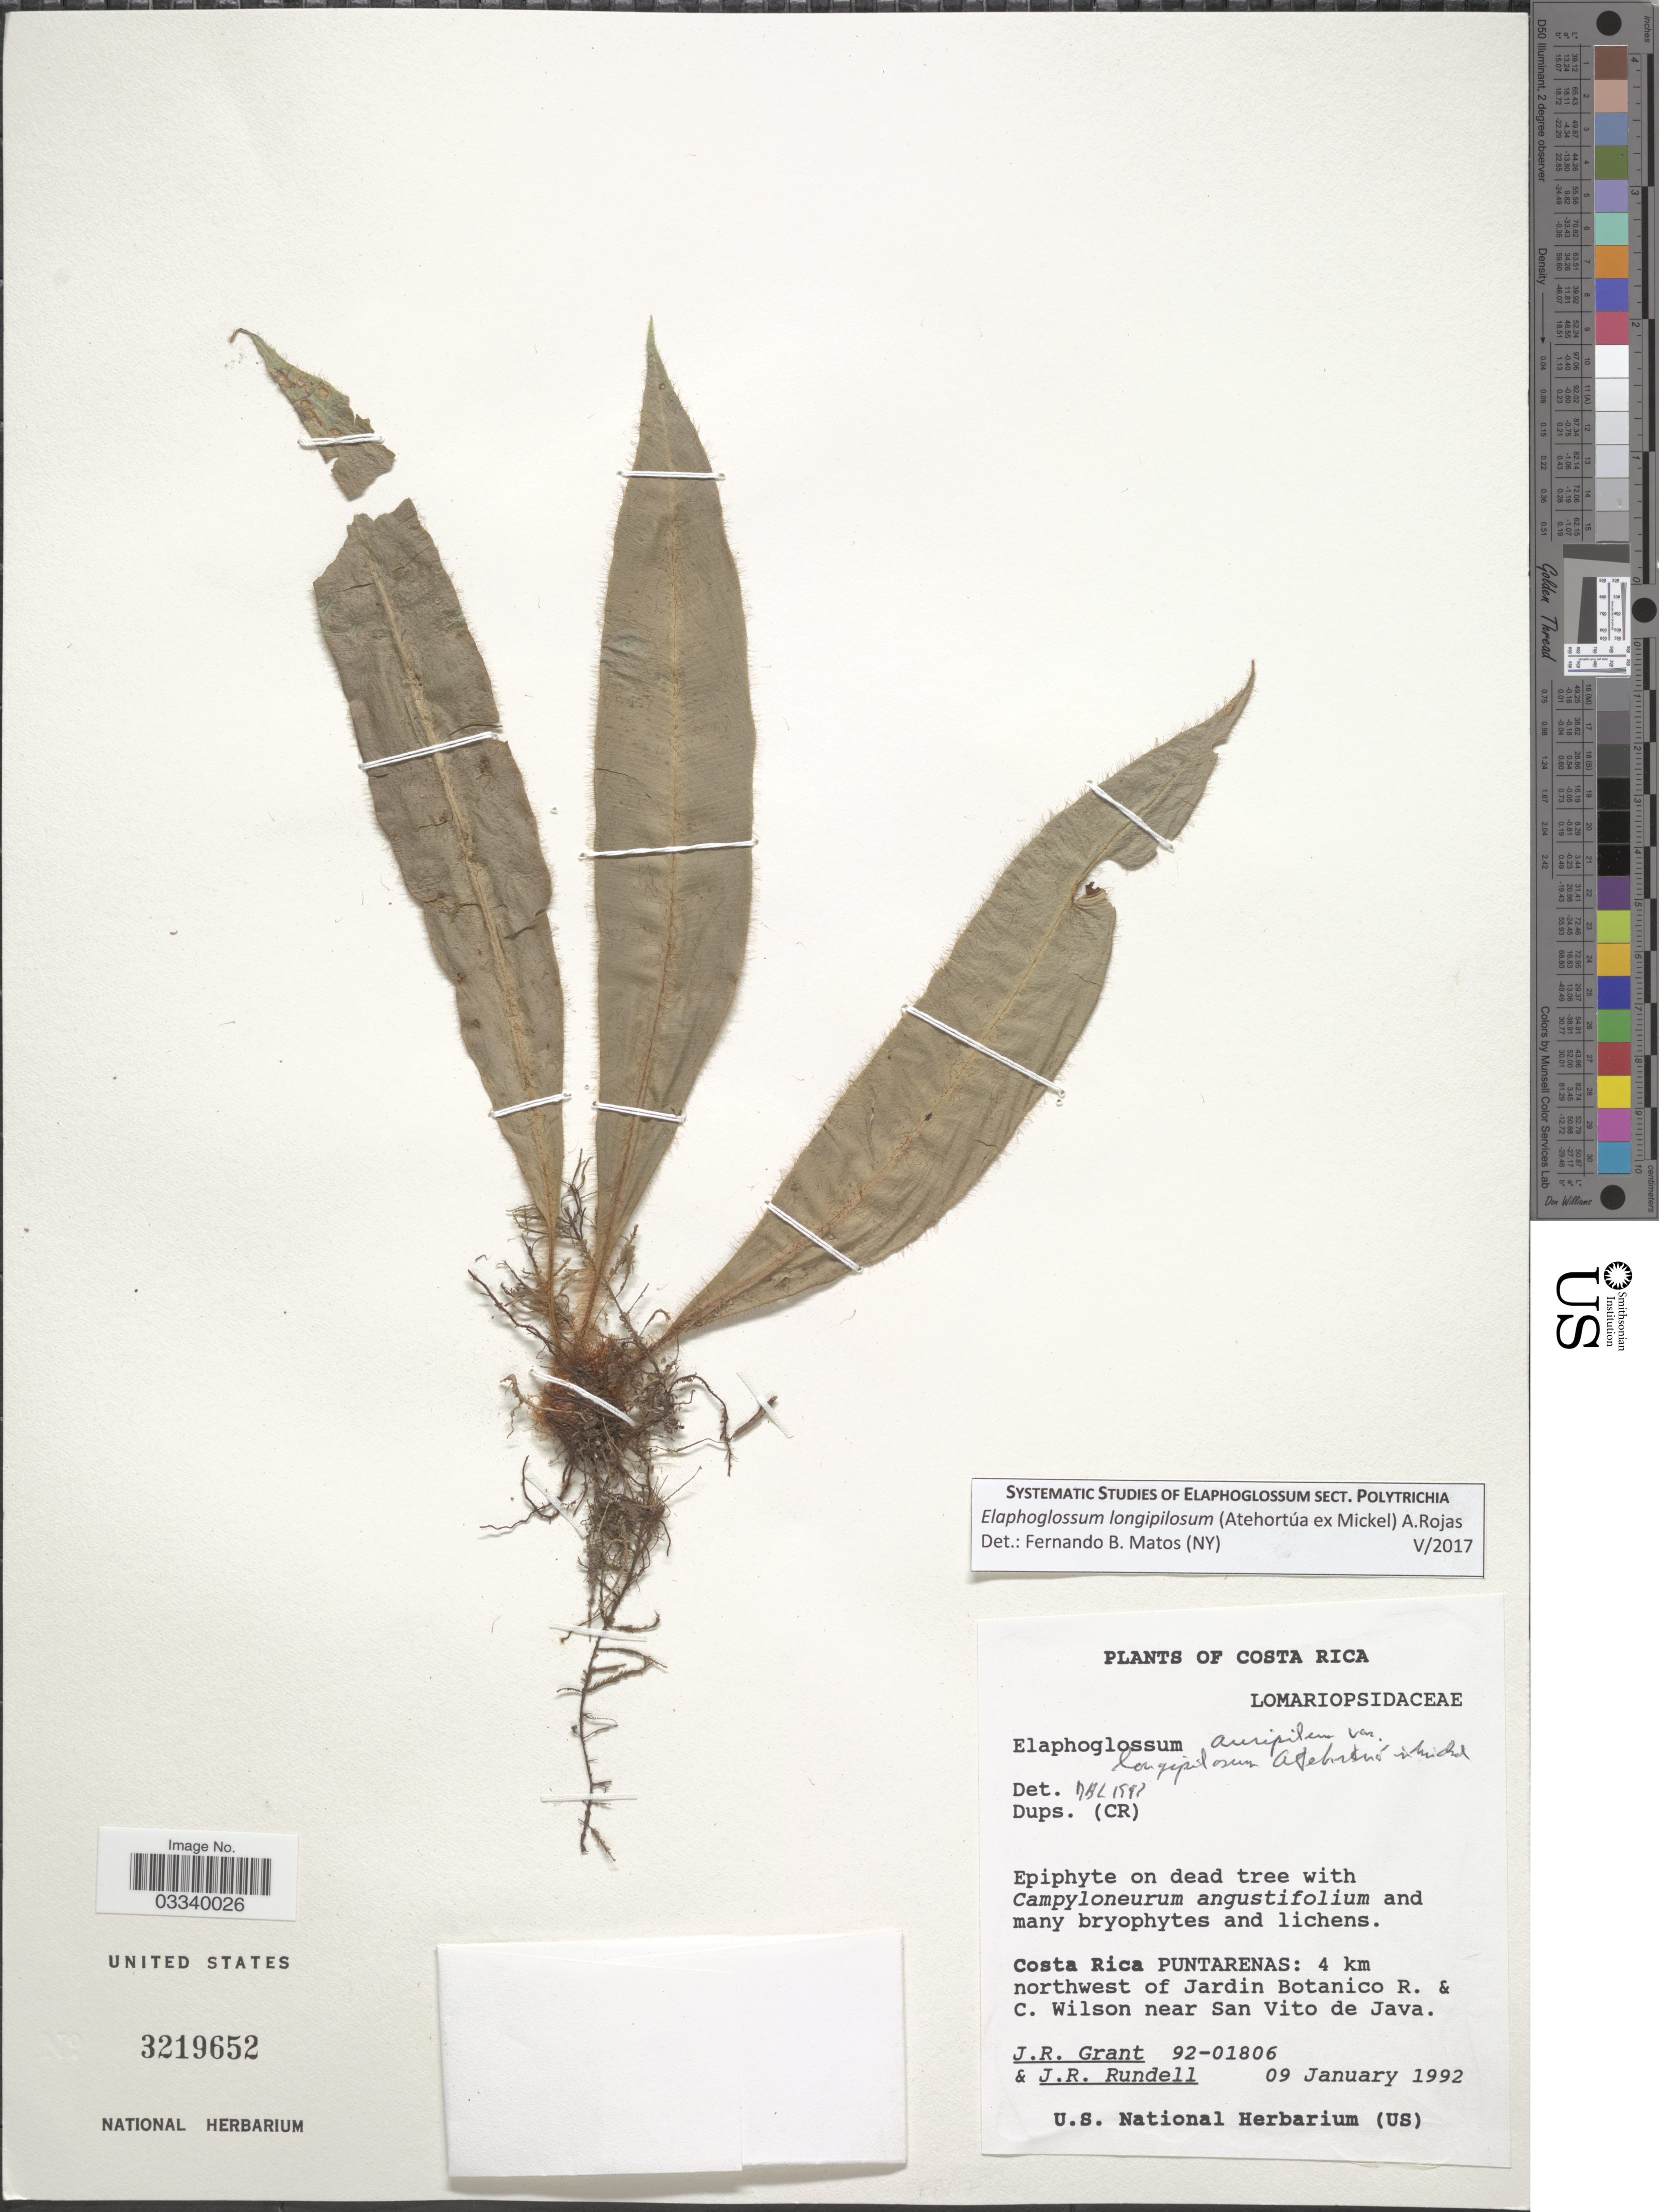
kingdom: Plantae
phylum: Tracheophyta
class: Polypodiopsida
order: Polypodiales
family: Dryopteridaceae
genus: Elaphoglossum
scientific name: Elaphoglossum longipilosum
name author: (Atehortúa) A. Rojas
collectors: J. Grant & J. R. Rundell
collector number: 92-01806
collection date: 1992-01-09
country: Costa Rica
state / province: Puntarenas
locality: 4 km northwest of Jardin Botanico R. & C. Wilson near San Vito de Java.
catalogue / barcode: US 3219652